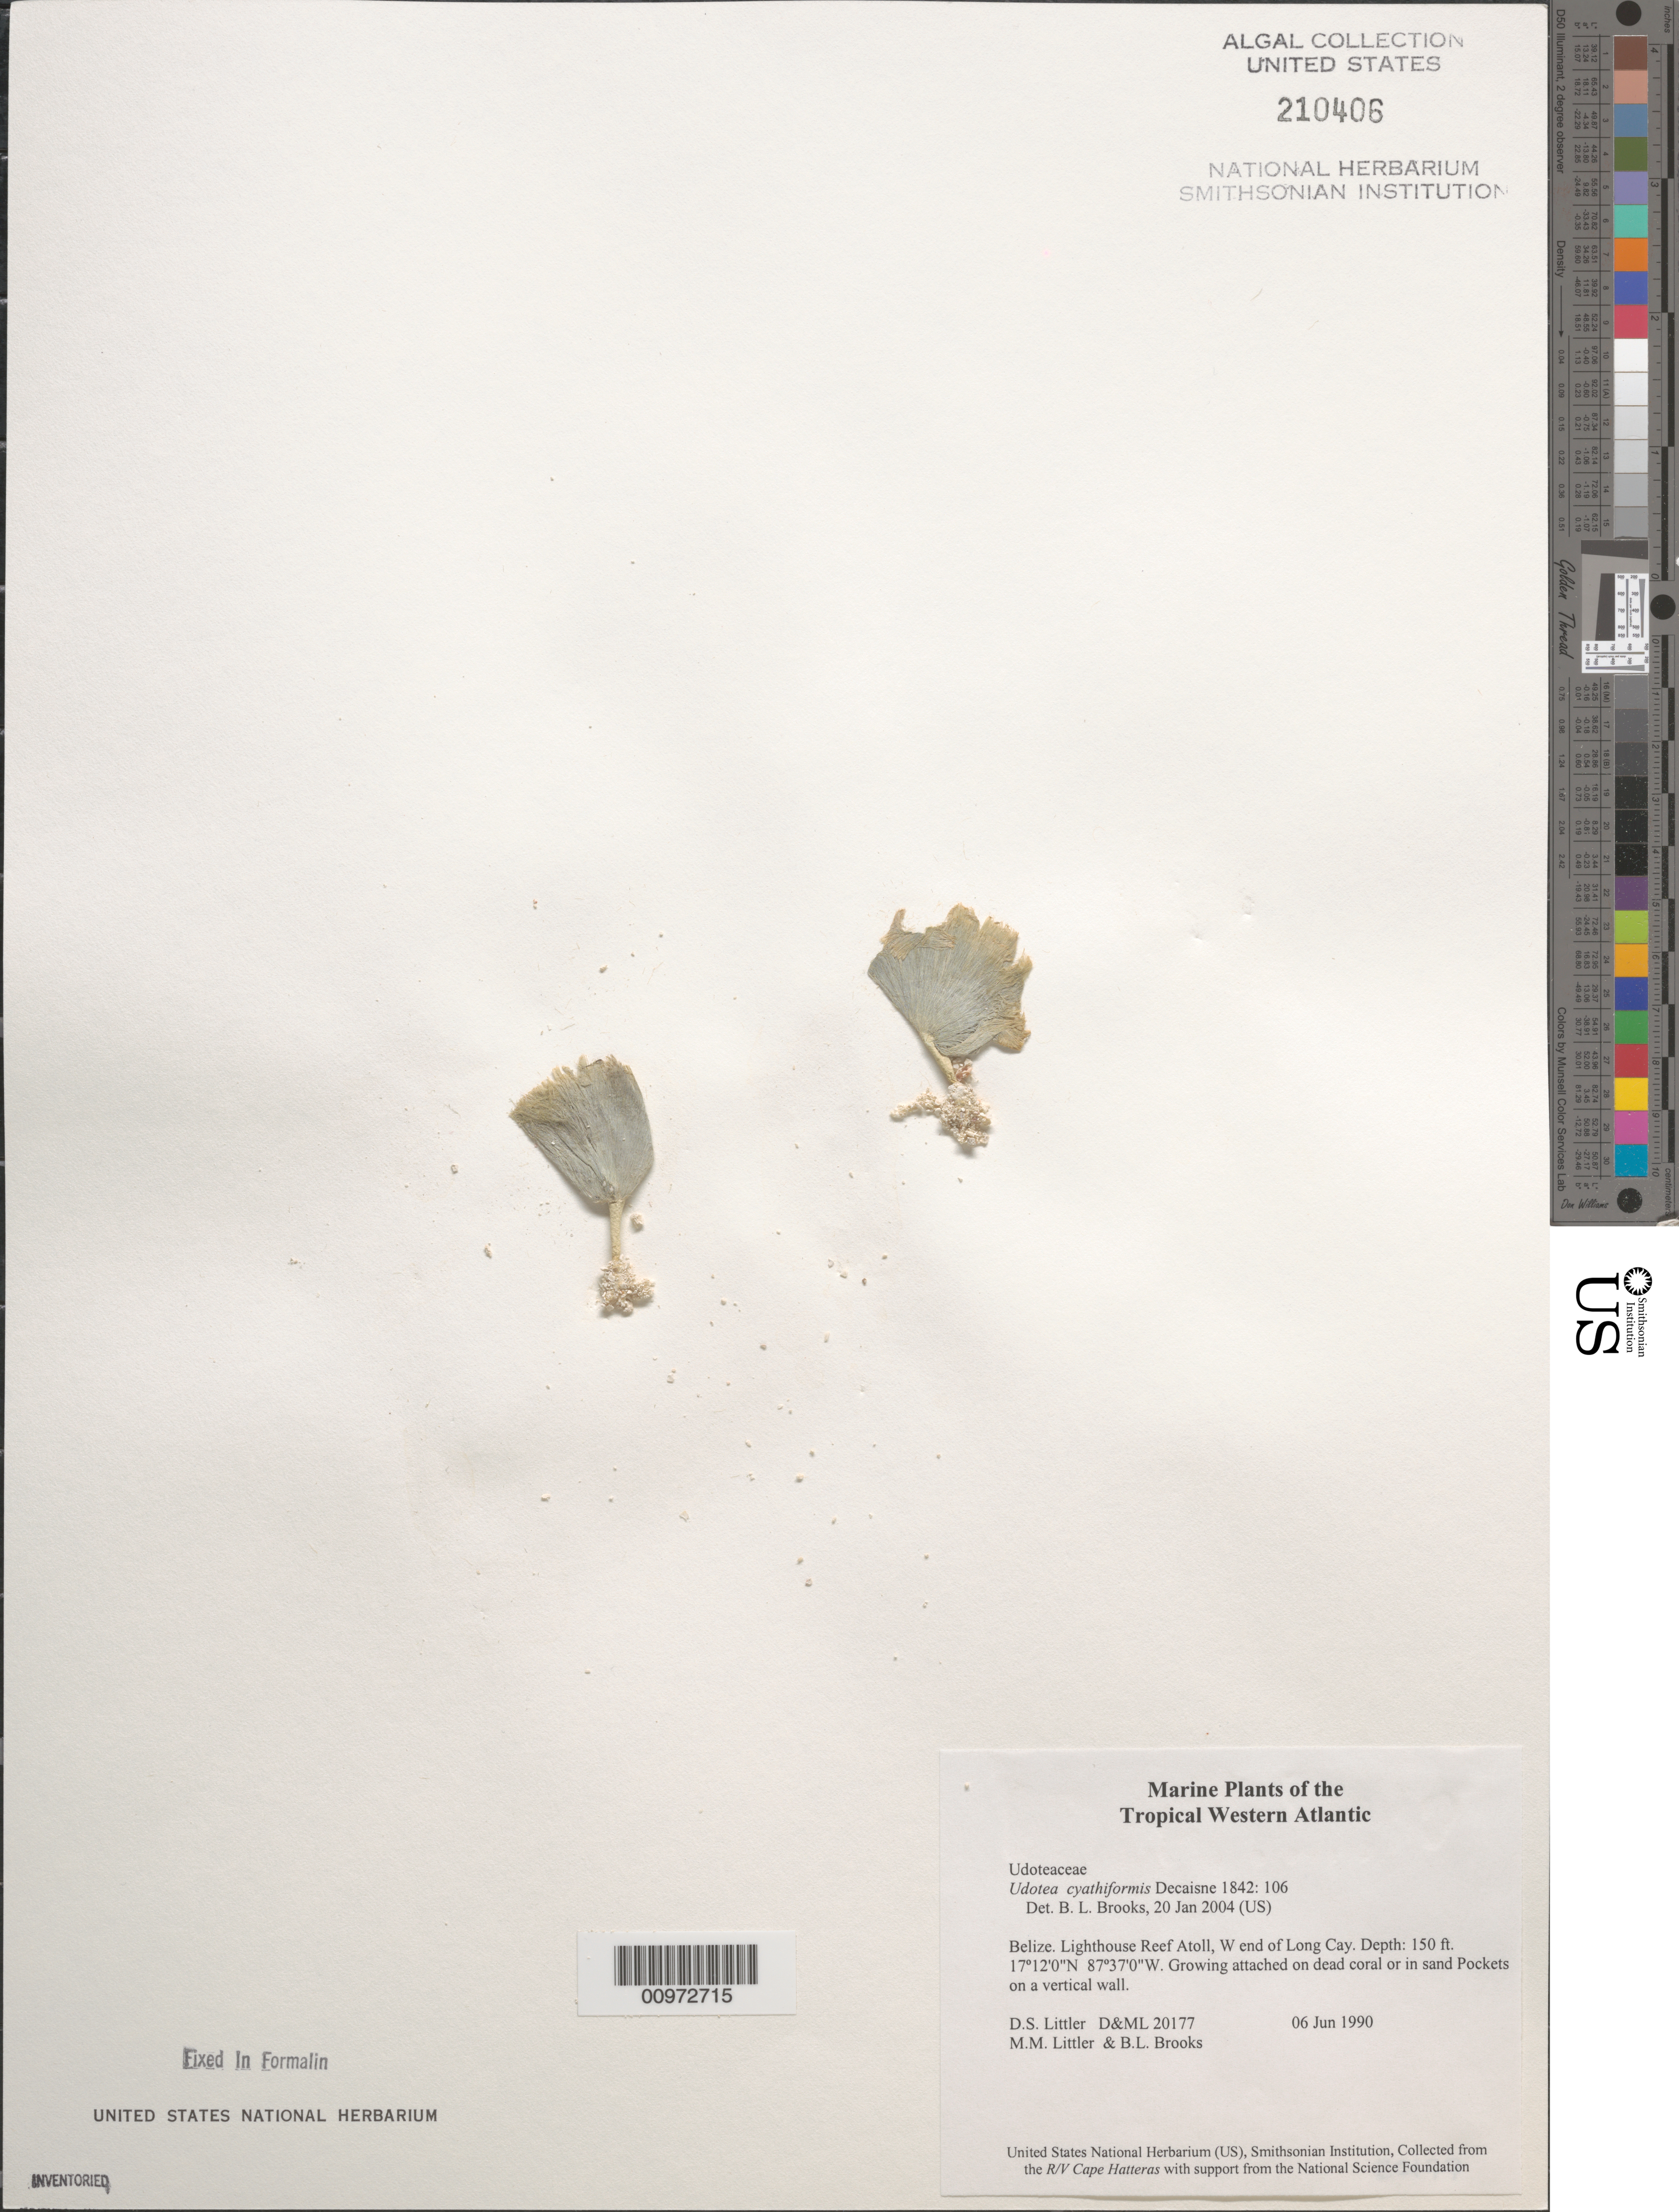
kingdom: Plantae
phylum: Chlorophyta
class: Ulvophyceae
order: Bryopsidales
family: Udoteaceae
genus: Udotea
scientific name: Udotea cyathiformis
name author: Decne.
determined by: Brooks, B. L., (BOT), Smithsonian Institution - National Museum of Natural History (UNITED STATES)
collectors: D. S. Littler, M. M. Littler & B. Brooks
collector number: D&ML 20177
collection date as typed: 06 Jun 1990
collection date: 1990-06-06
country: Belize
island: Long Cay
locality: West end of cay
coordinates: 17 12'0"N, 87 37'0"W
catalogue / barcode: US 210406